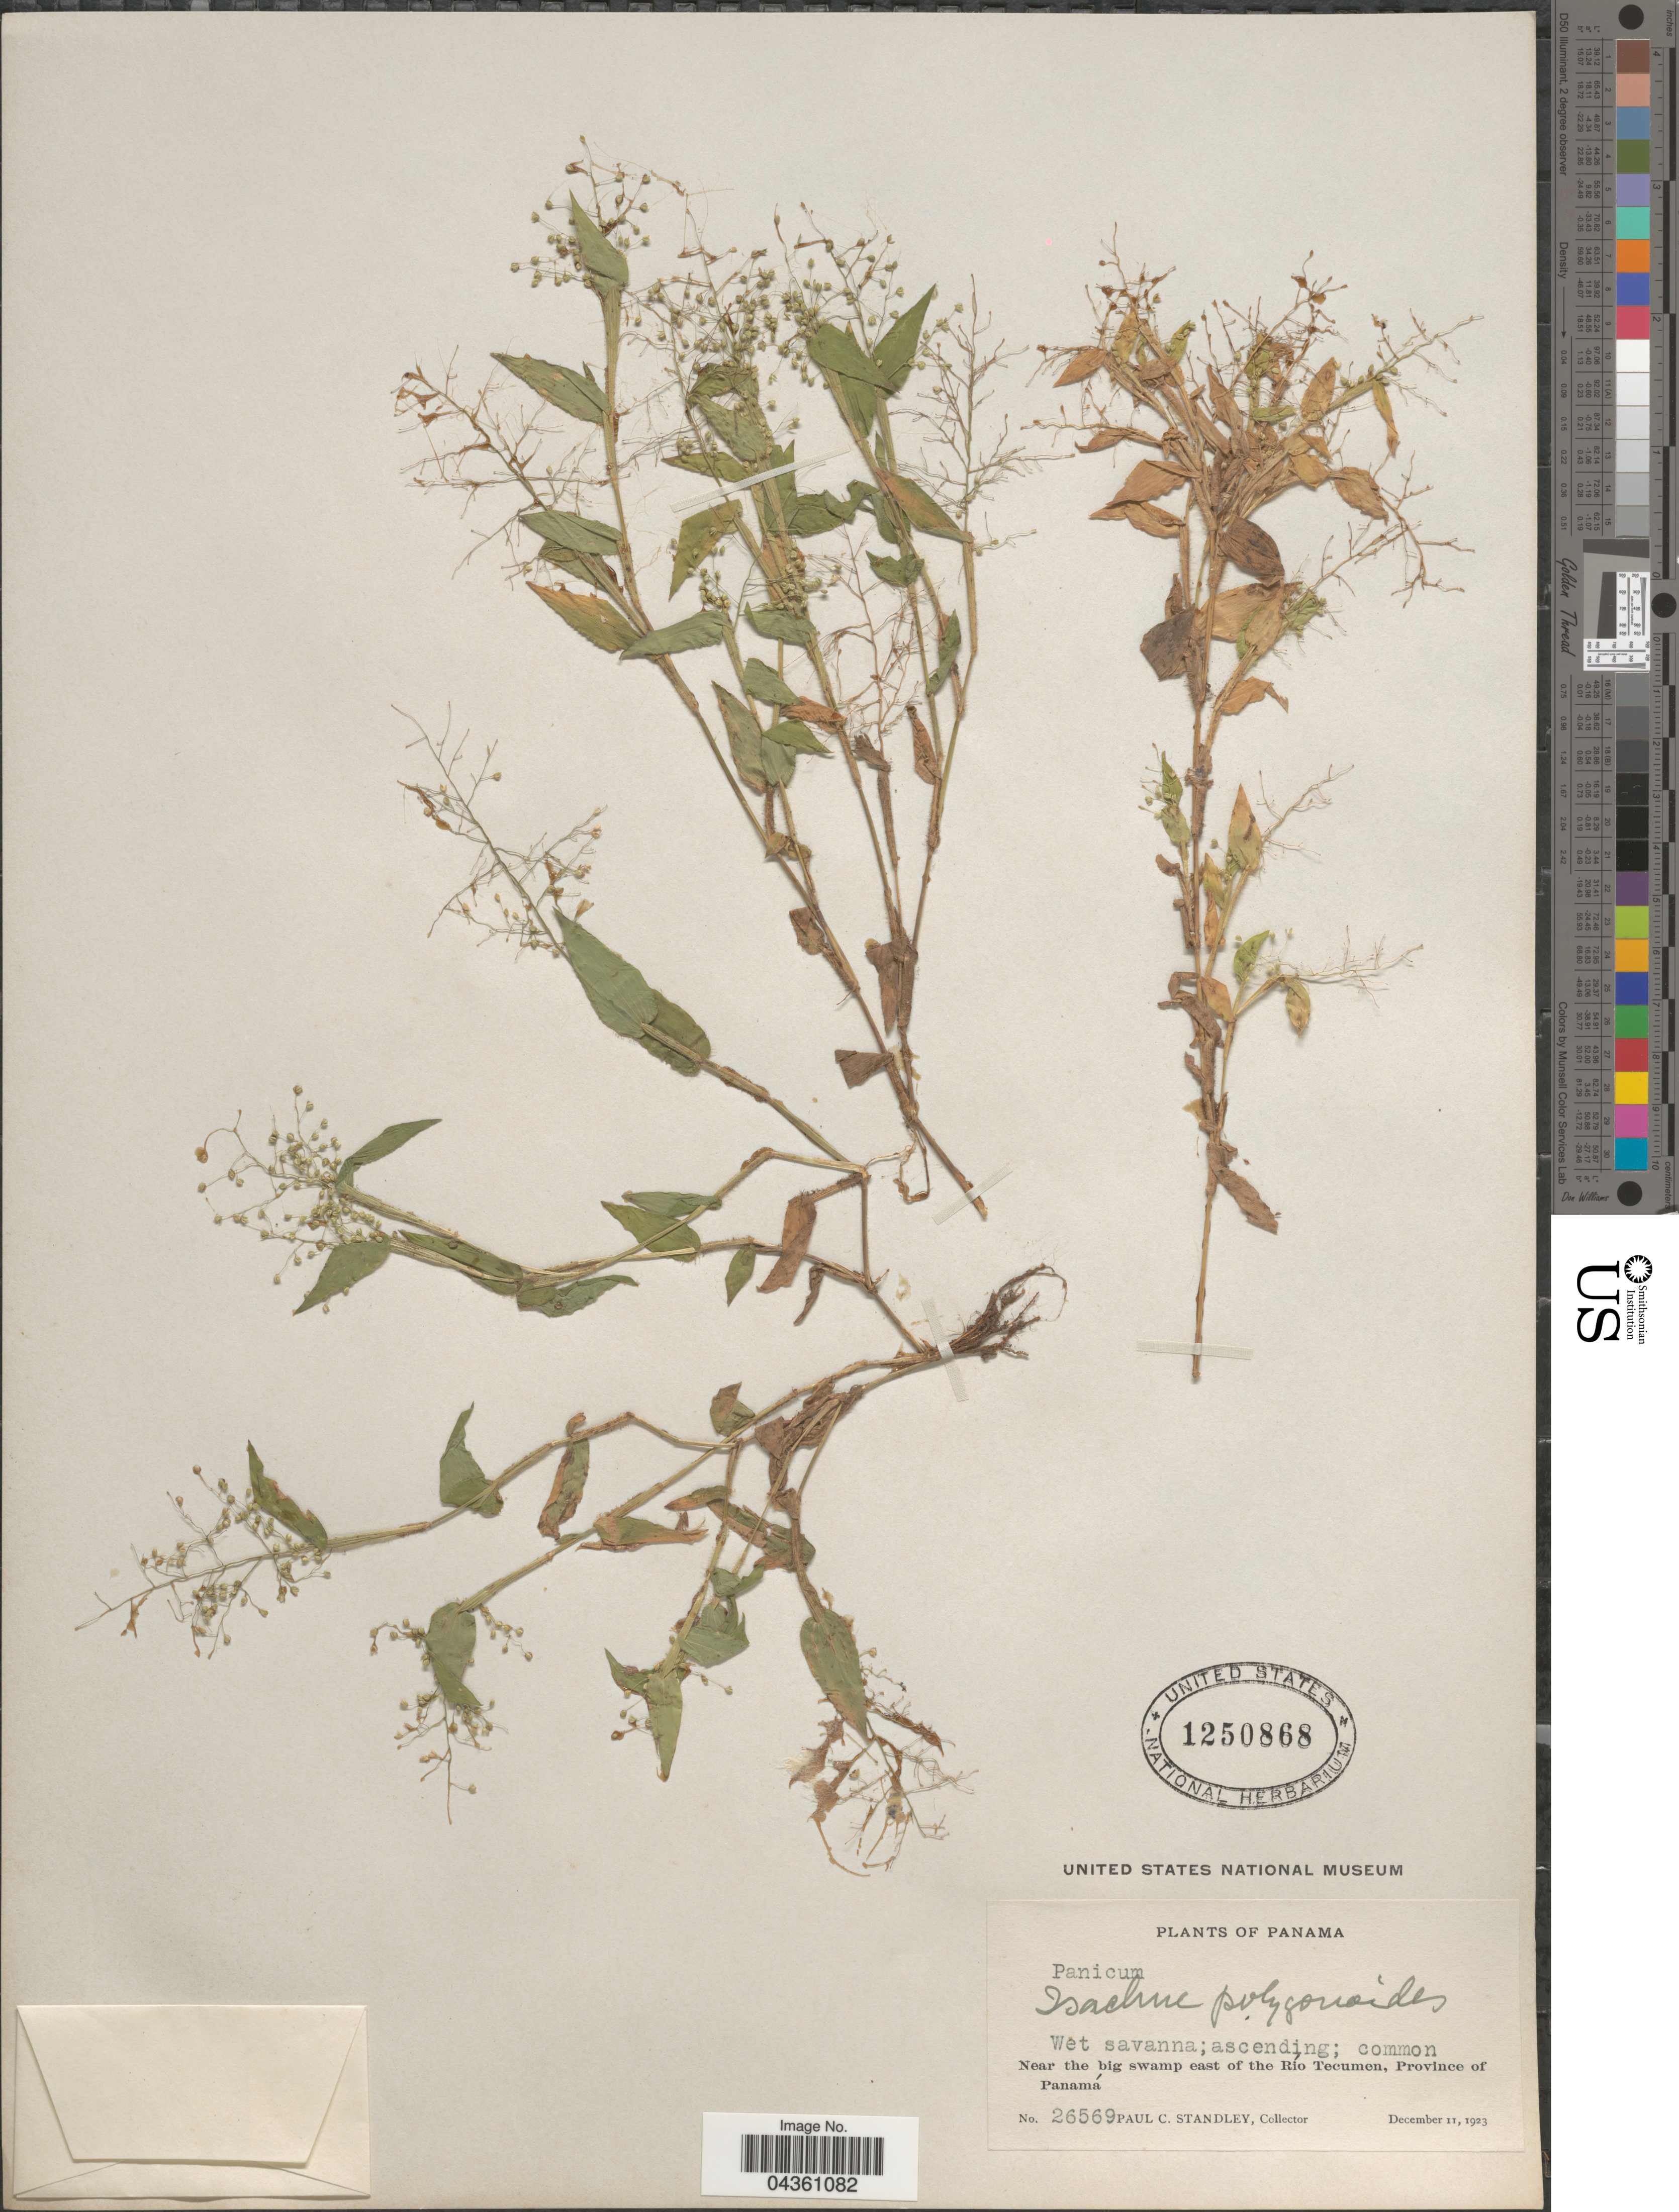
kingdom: Plantae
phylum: Tracheophyta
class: Liliopsida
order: Poales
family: Poaceae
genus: Isachne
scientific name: Isachne polygonoides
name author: (Lam.) Döll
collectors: P. C. Standley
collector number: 26569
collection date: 1923-12-11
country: Panama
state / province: Panamá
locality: Near the big swamp east of the Río Tecumen.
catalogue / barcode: US 1250868